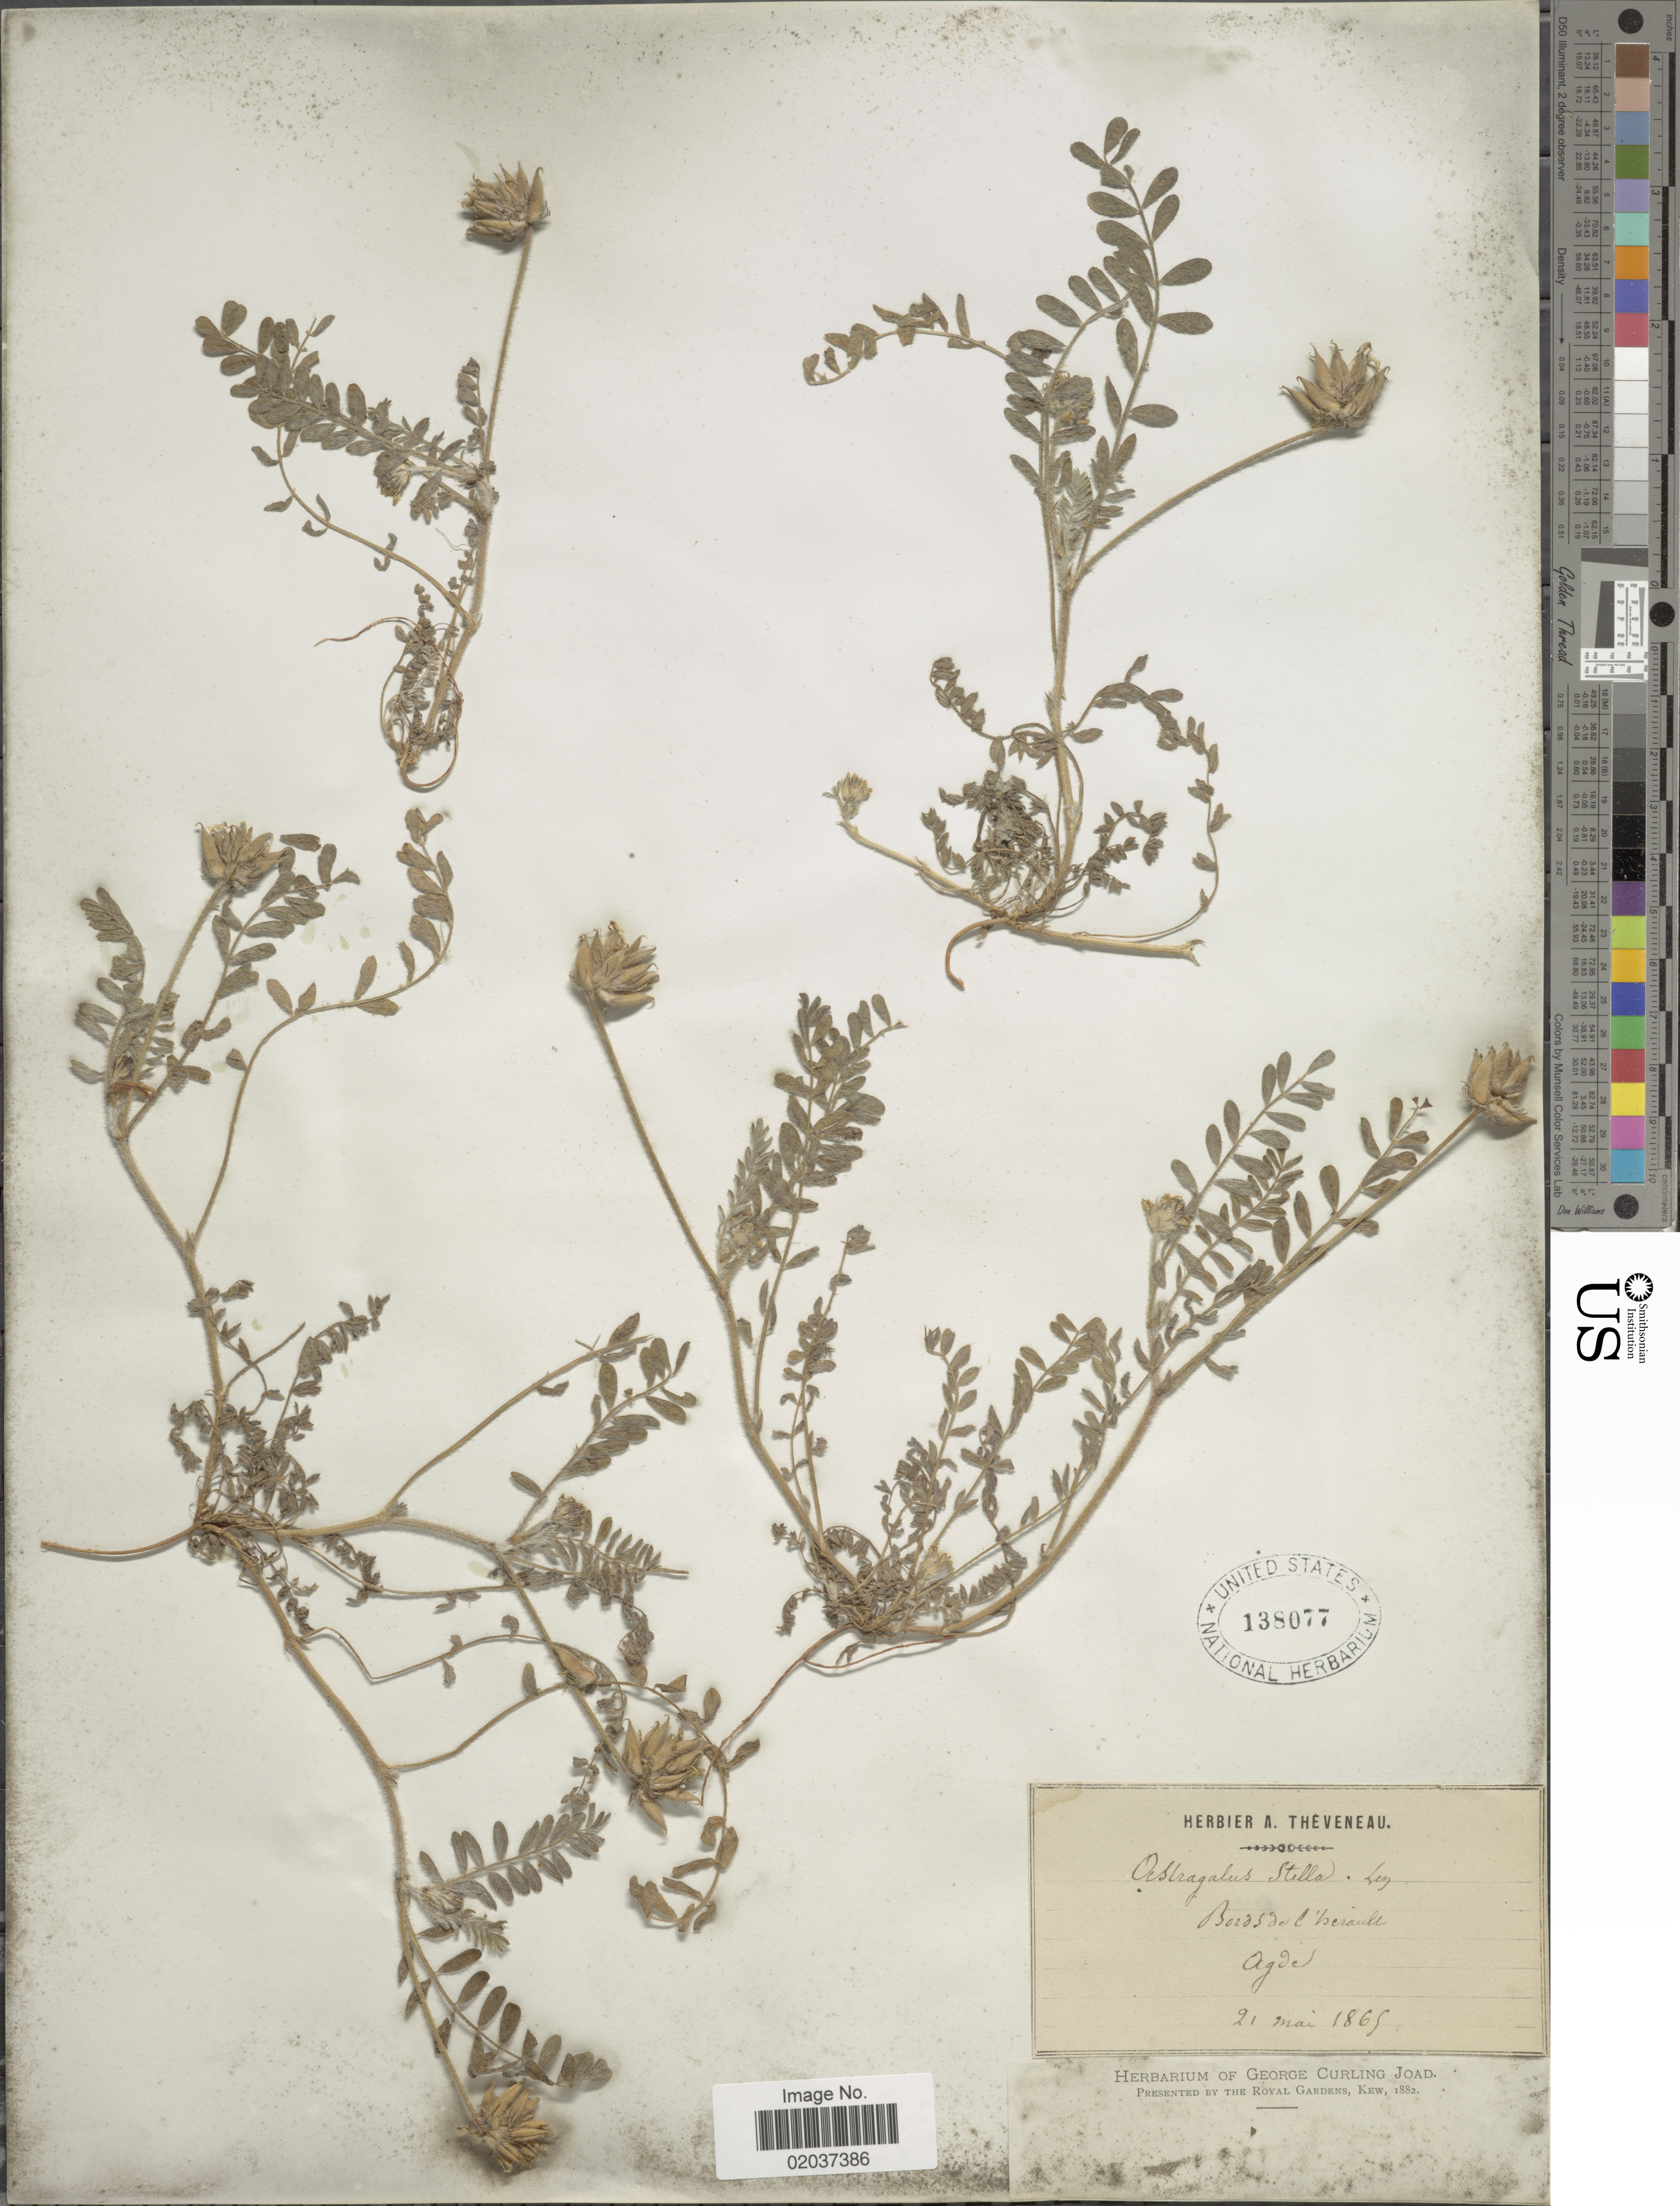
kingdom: Plantae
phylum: Tracheophyta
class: Magnoliopsida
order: Fabales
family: Fabaceae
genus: Astragalus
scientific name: Astragalus stella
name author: L.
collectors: ex herb. A. Theveneau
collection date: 1865-05-26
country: France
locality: Bords del herault, Ogde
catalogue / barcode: US 138077